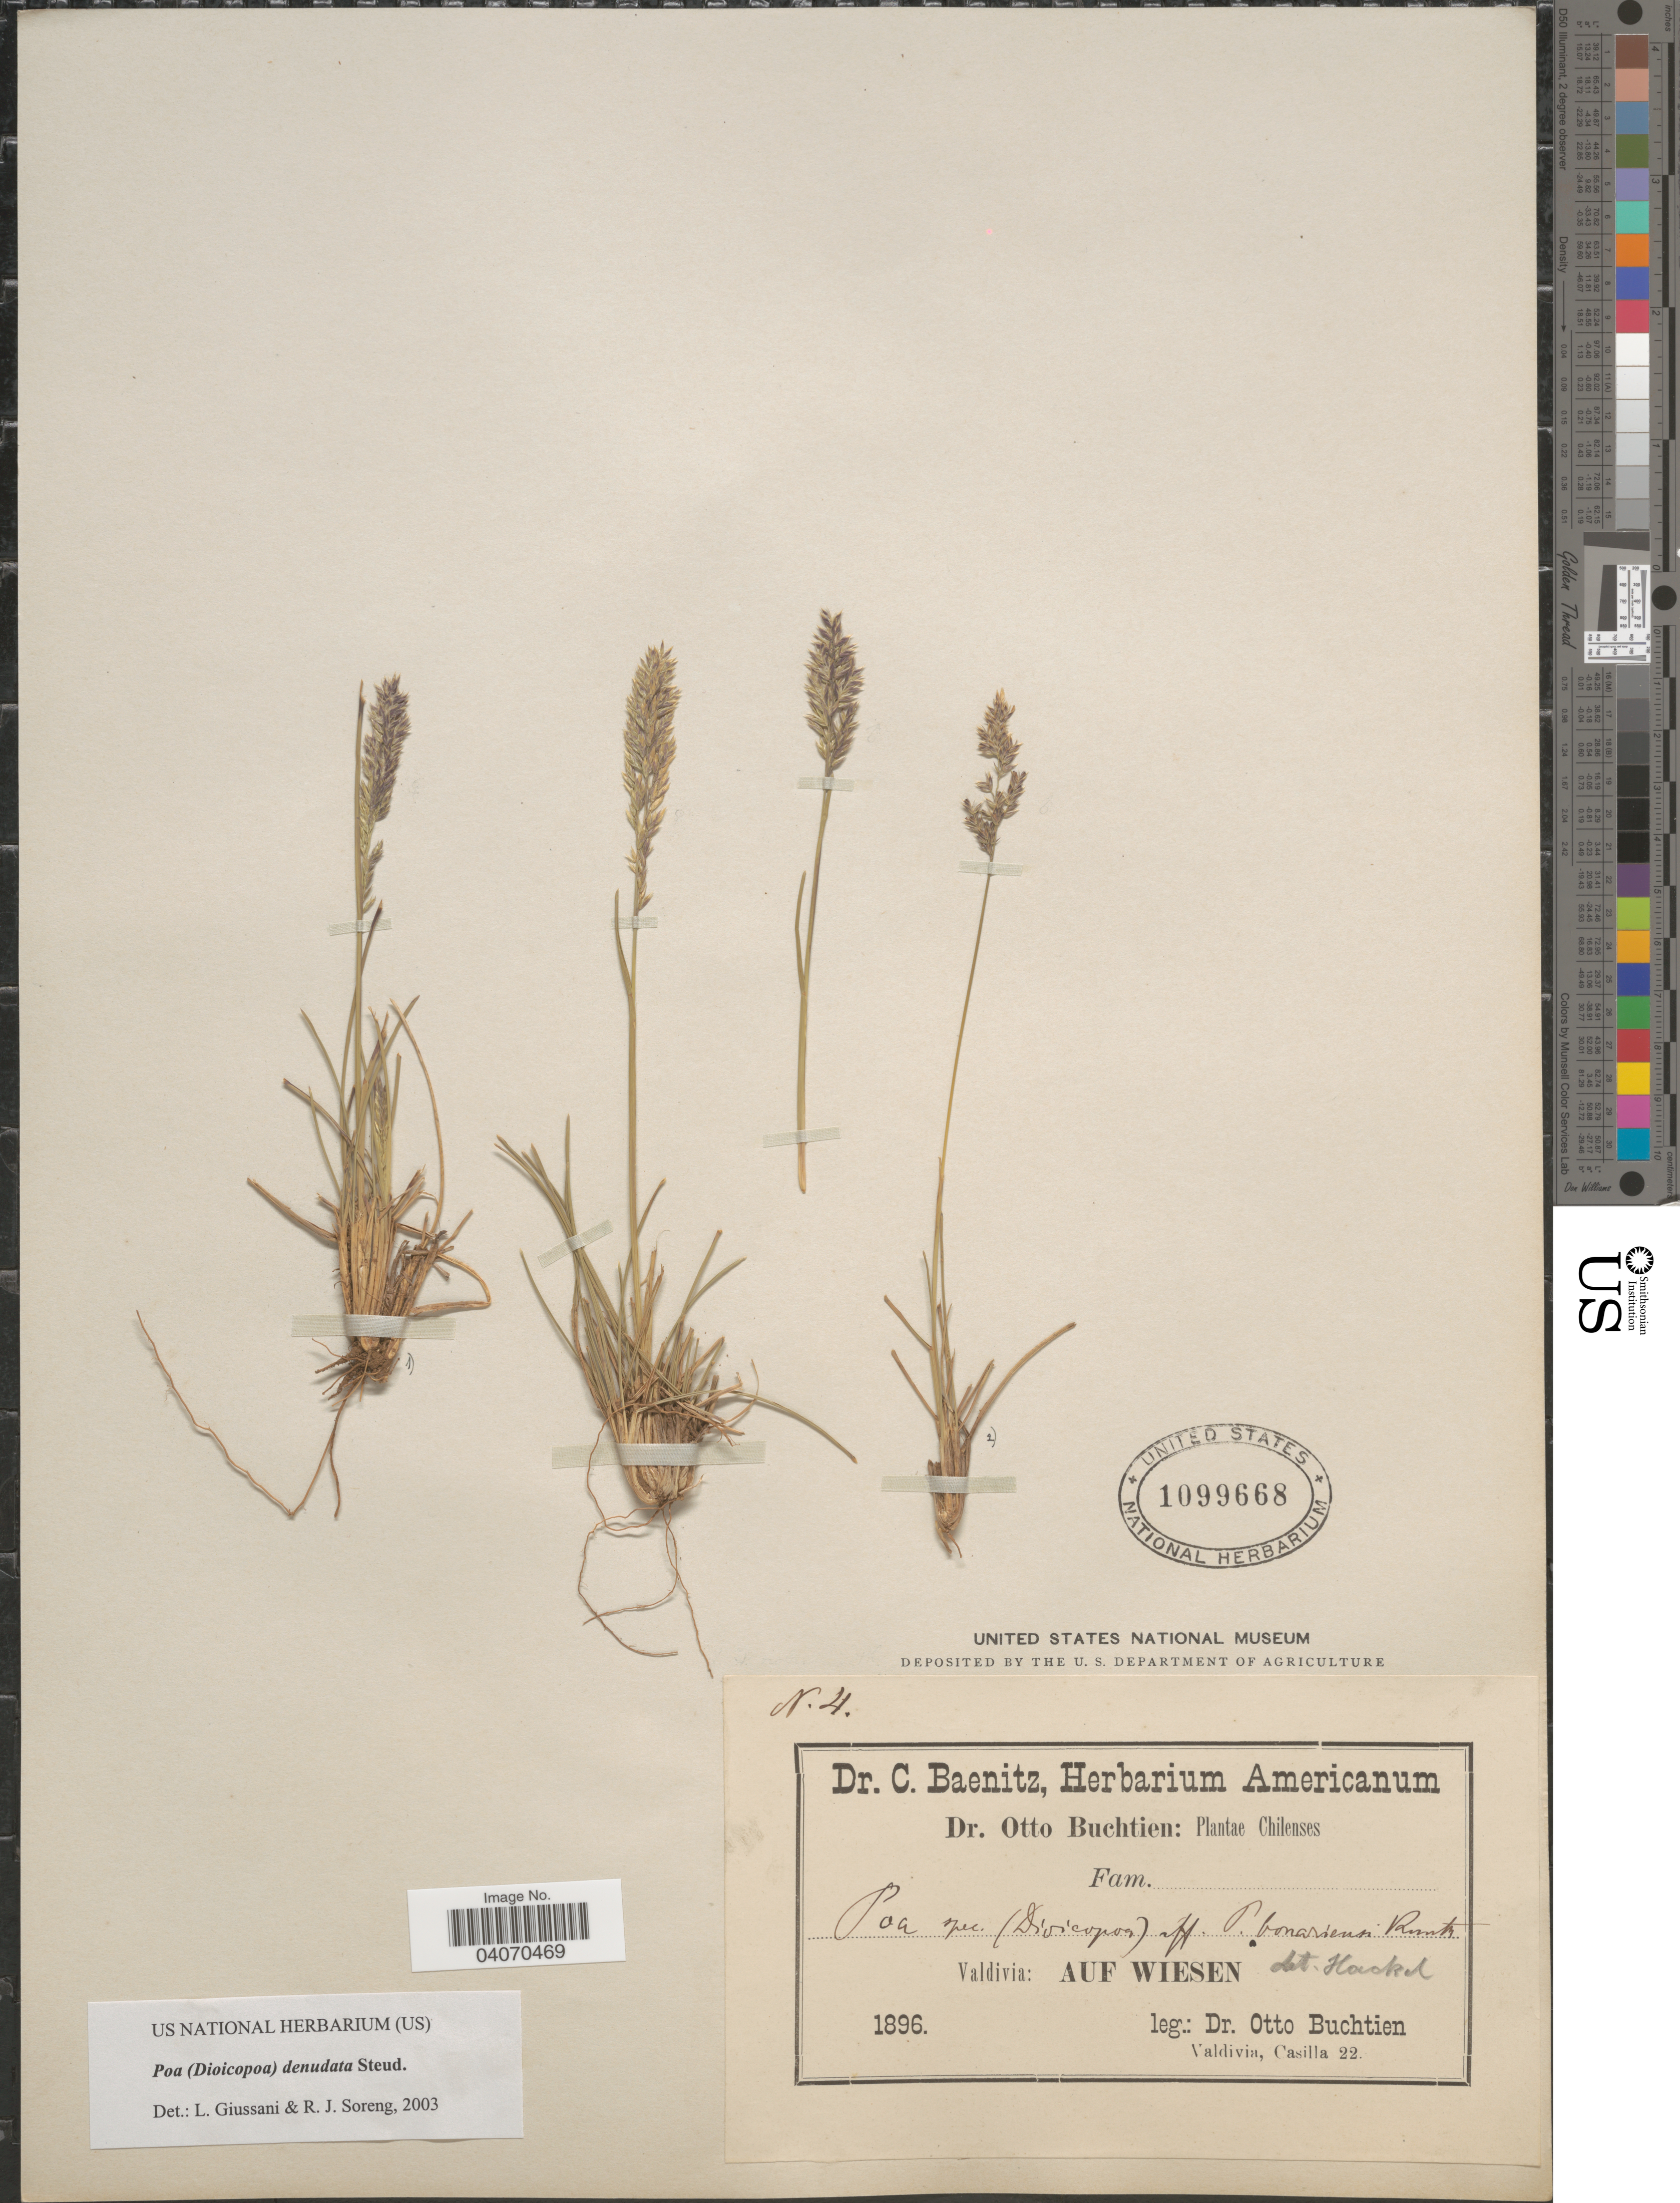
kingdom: Plantae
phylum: Tracheophyta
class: Liliopsida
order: Poales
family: Poaceae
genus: Poa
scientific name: Poa denudata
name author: Steud.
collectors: O. Buchtien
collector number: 4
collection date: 1896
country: Chile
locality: Valdivia: Auf Wiesen.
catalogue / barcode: US 1099668